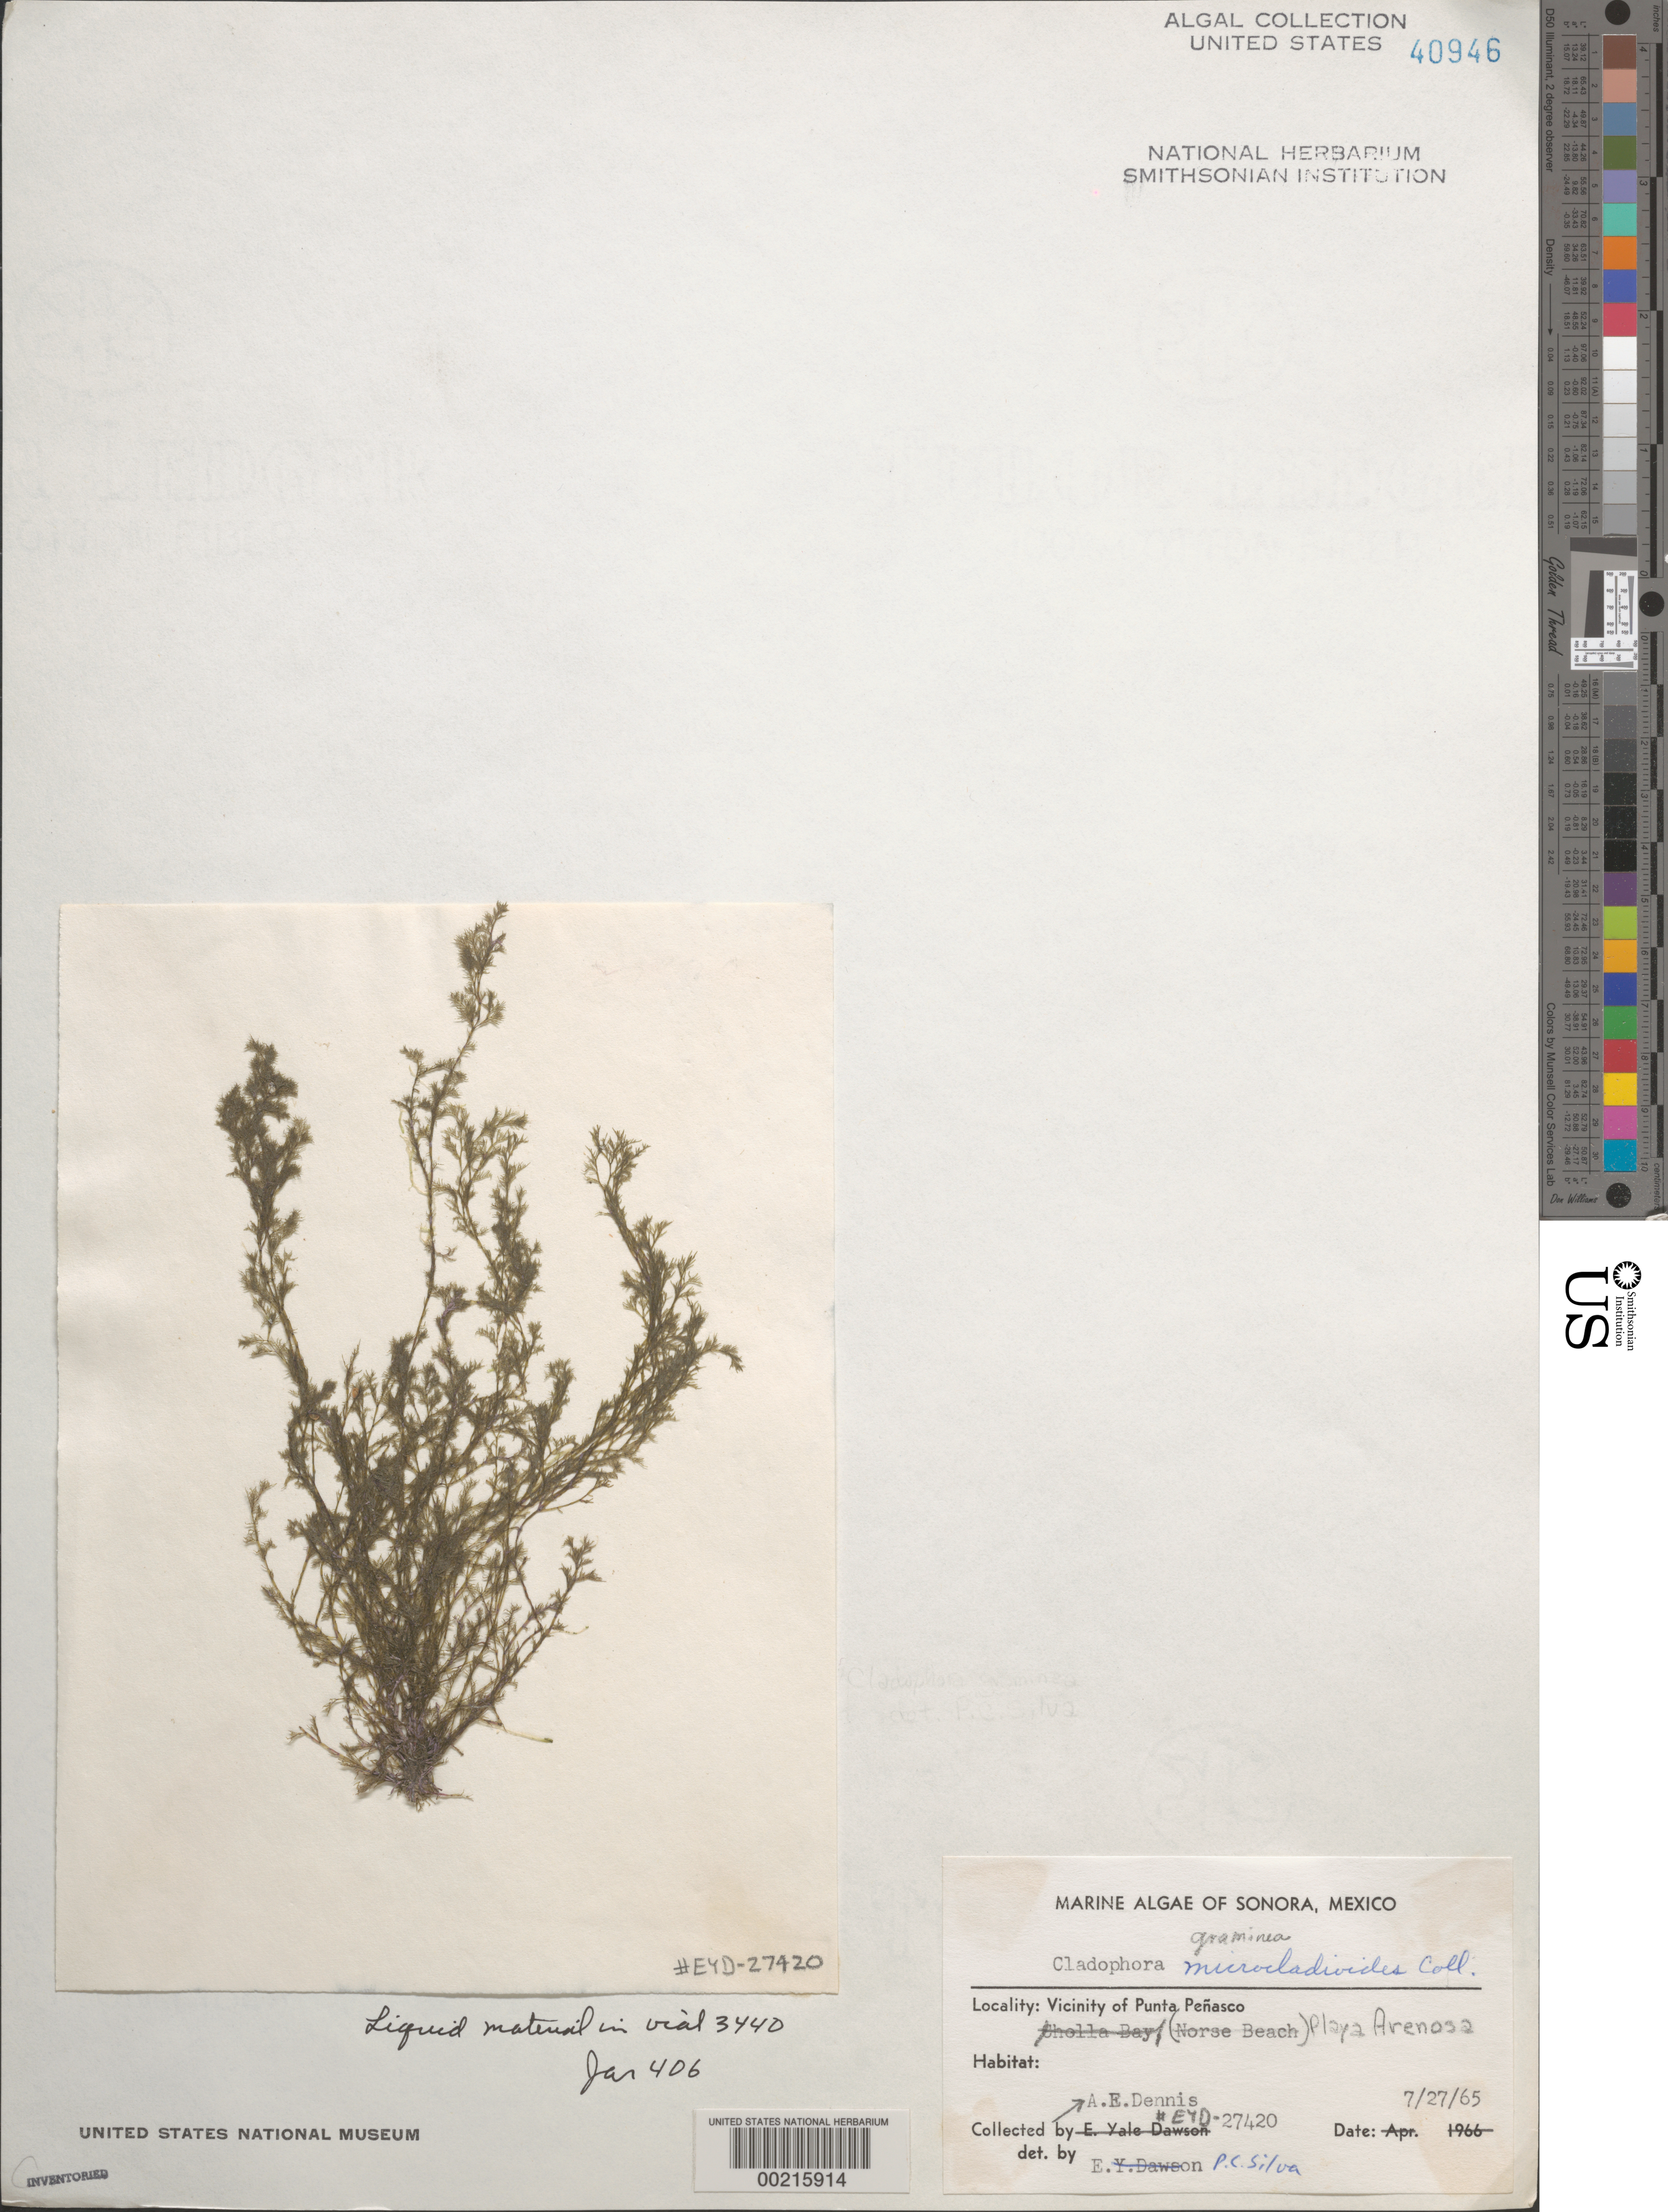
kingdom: Plantae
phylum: Chlorophyta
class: Ulvophyceae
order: Cladophorales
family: Cladophoraceae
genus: Cladophora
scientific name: Cladophora microcladioides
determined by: Silva, P. C.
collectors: A. Dennis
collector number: EYD 27420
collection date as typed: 27 Jul 1965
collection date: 1965-07-27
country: Mexico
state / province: Sonora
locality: Cholla Bay, Norse Beach, Punta Penasco area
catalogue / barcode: US 40946